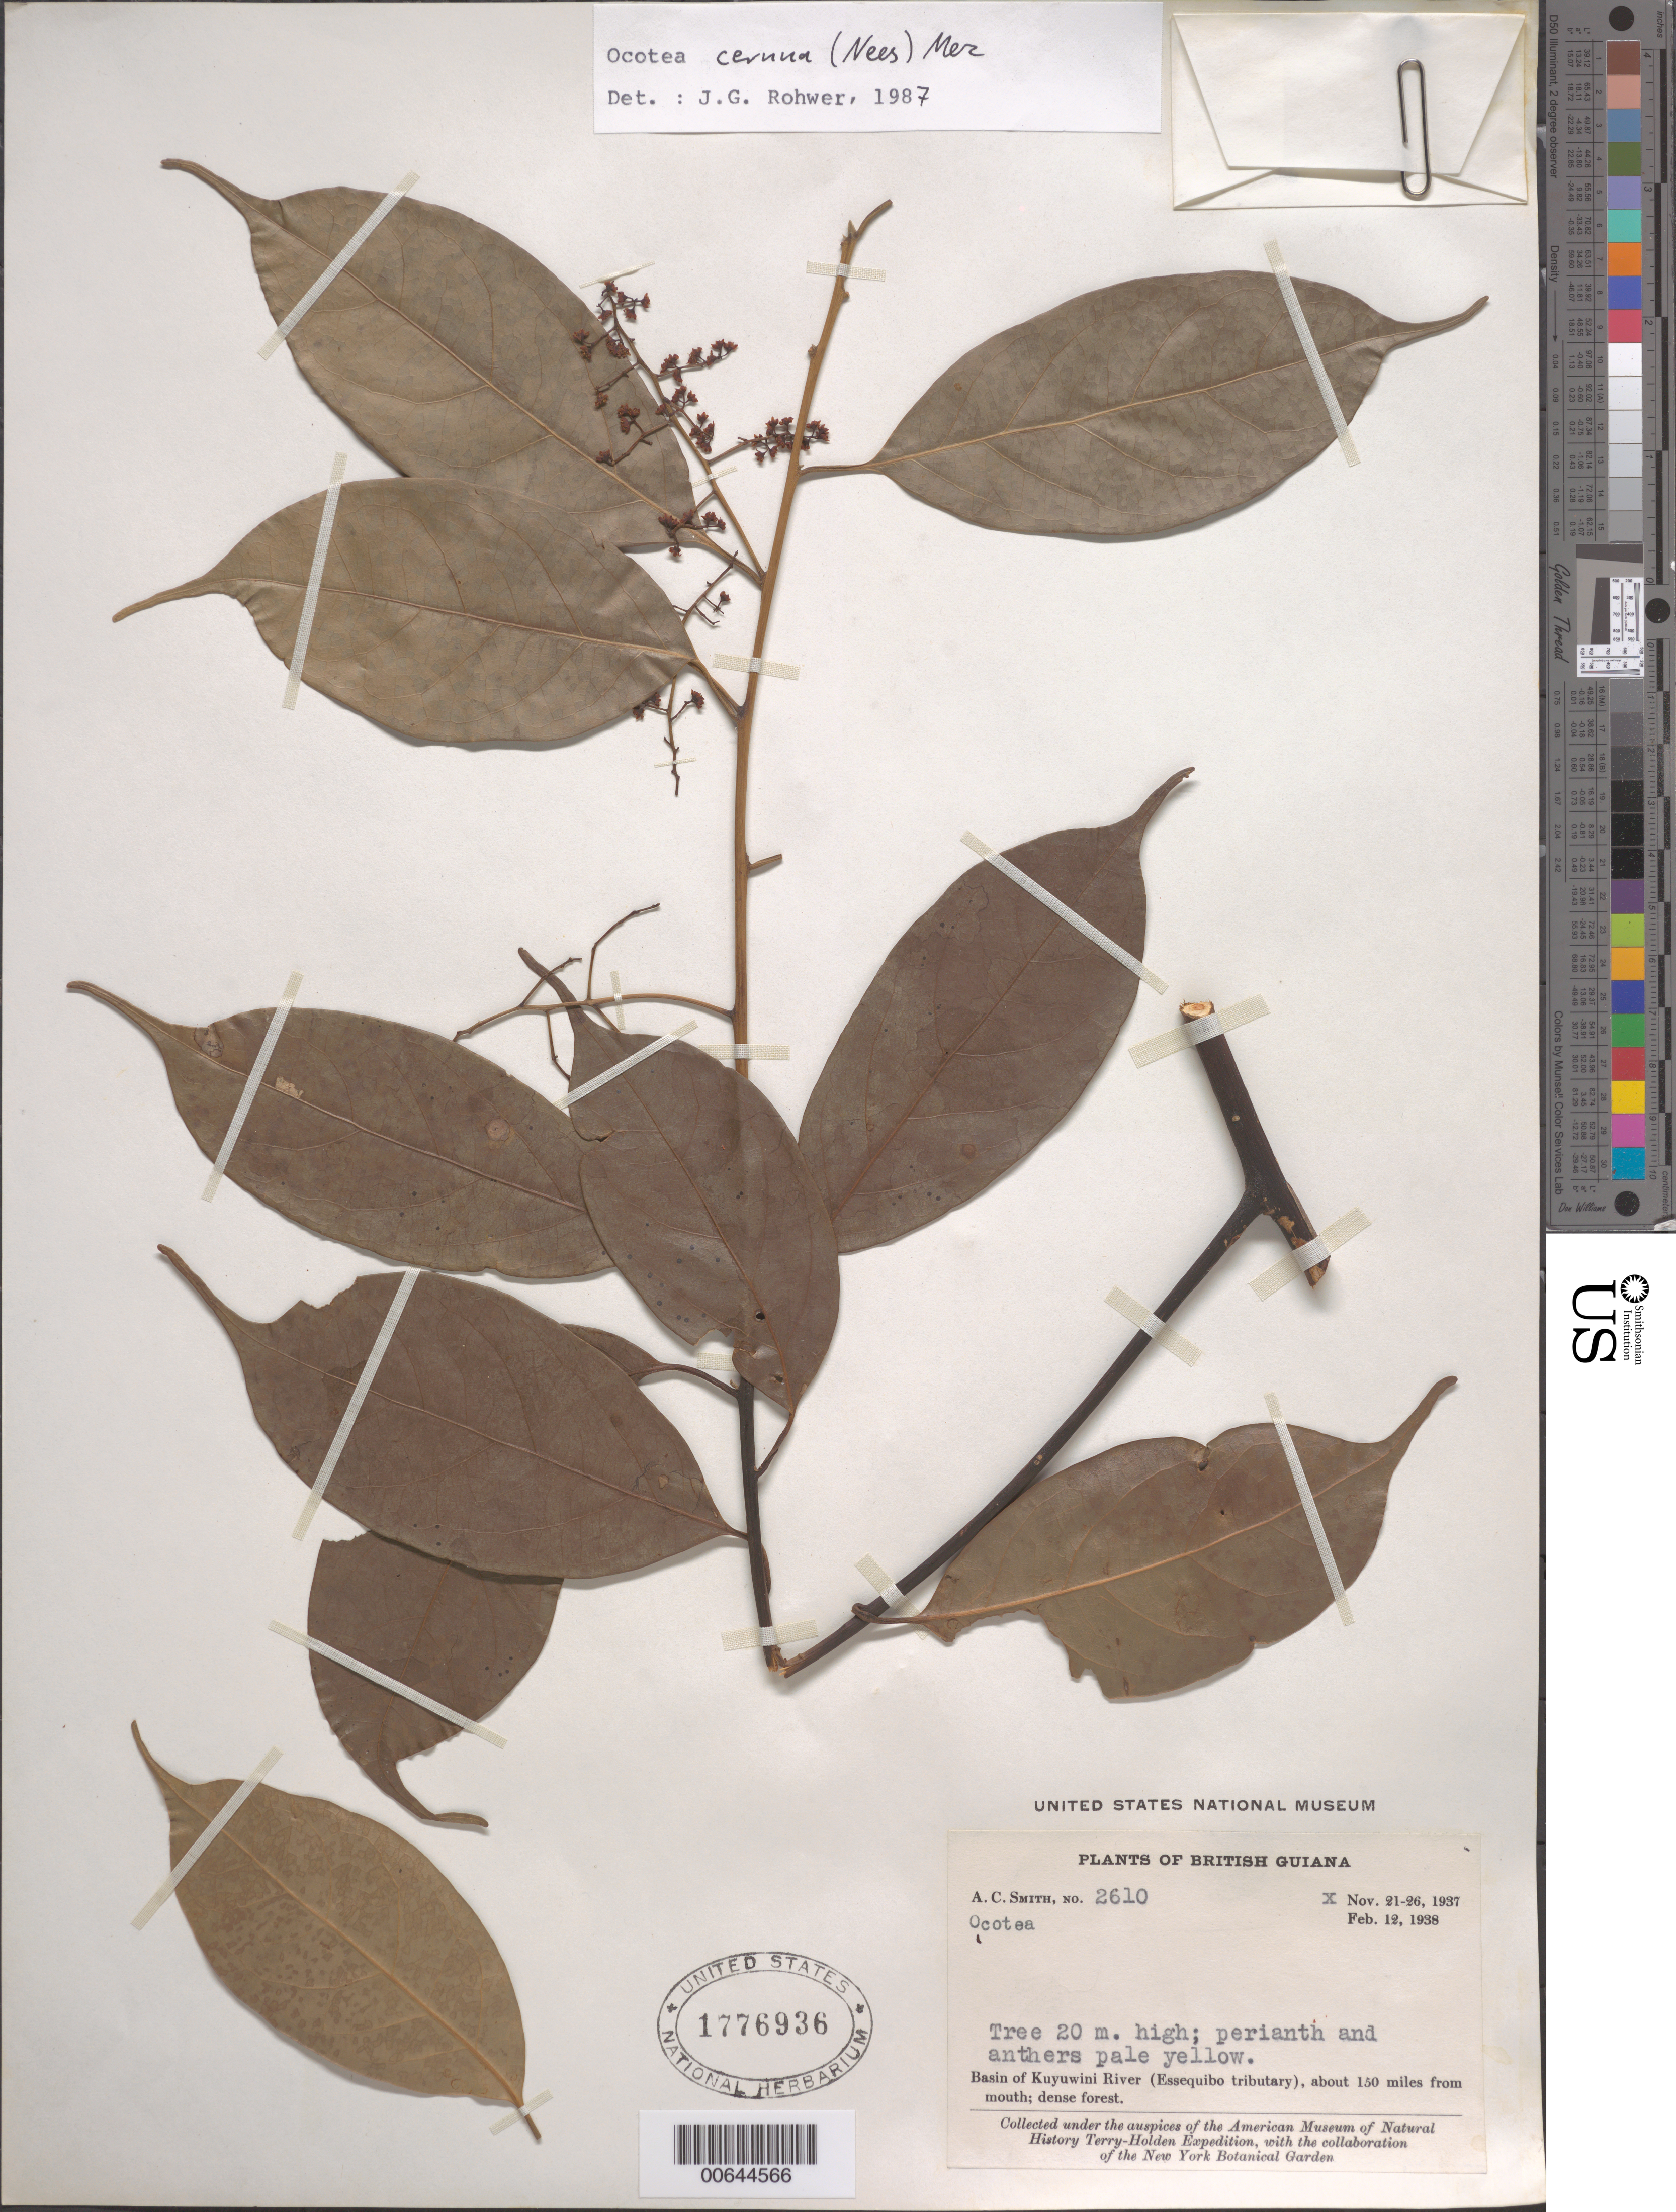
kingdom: Plantae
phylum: Tracheophyta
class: Magnoliopsida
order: Laurales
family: Lauraceae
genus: Ocotea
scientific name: Ocotea cernua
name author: (Nees) Mez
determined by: Rohwer, J. G.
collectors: A. C. Smith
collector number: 2610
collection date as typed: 21-Nov-37 to 26-Nov-37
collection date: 1937-11-21/1937-11-26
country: Guyana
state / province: U. Takutu-U. Essequibo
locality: Kuyuwini River Basin (Essequibo River tributary), about 150 mi. from mouth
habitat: Basin of Kuyuwini River (Essequibo tributary), dense forest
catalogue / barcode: US 1776936